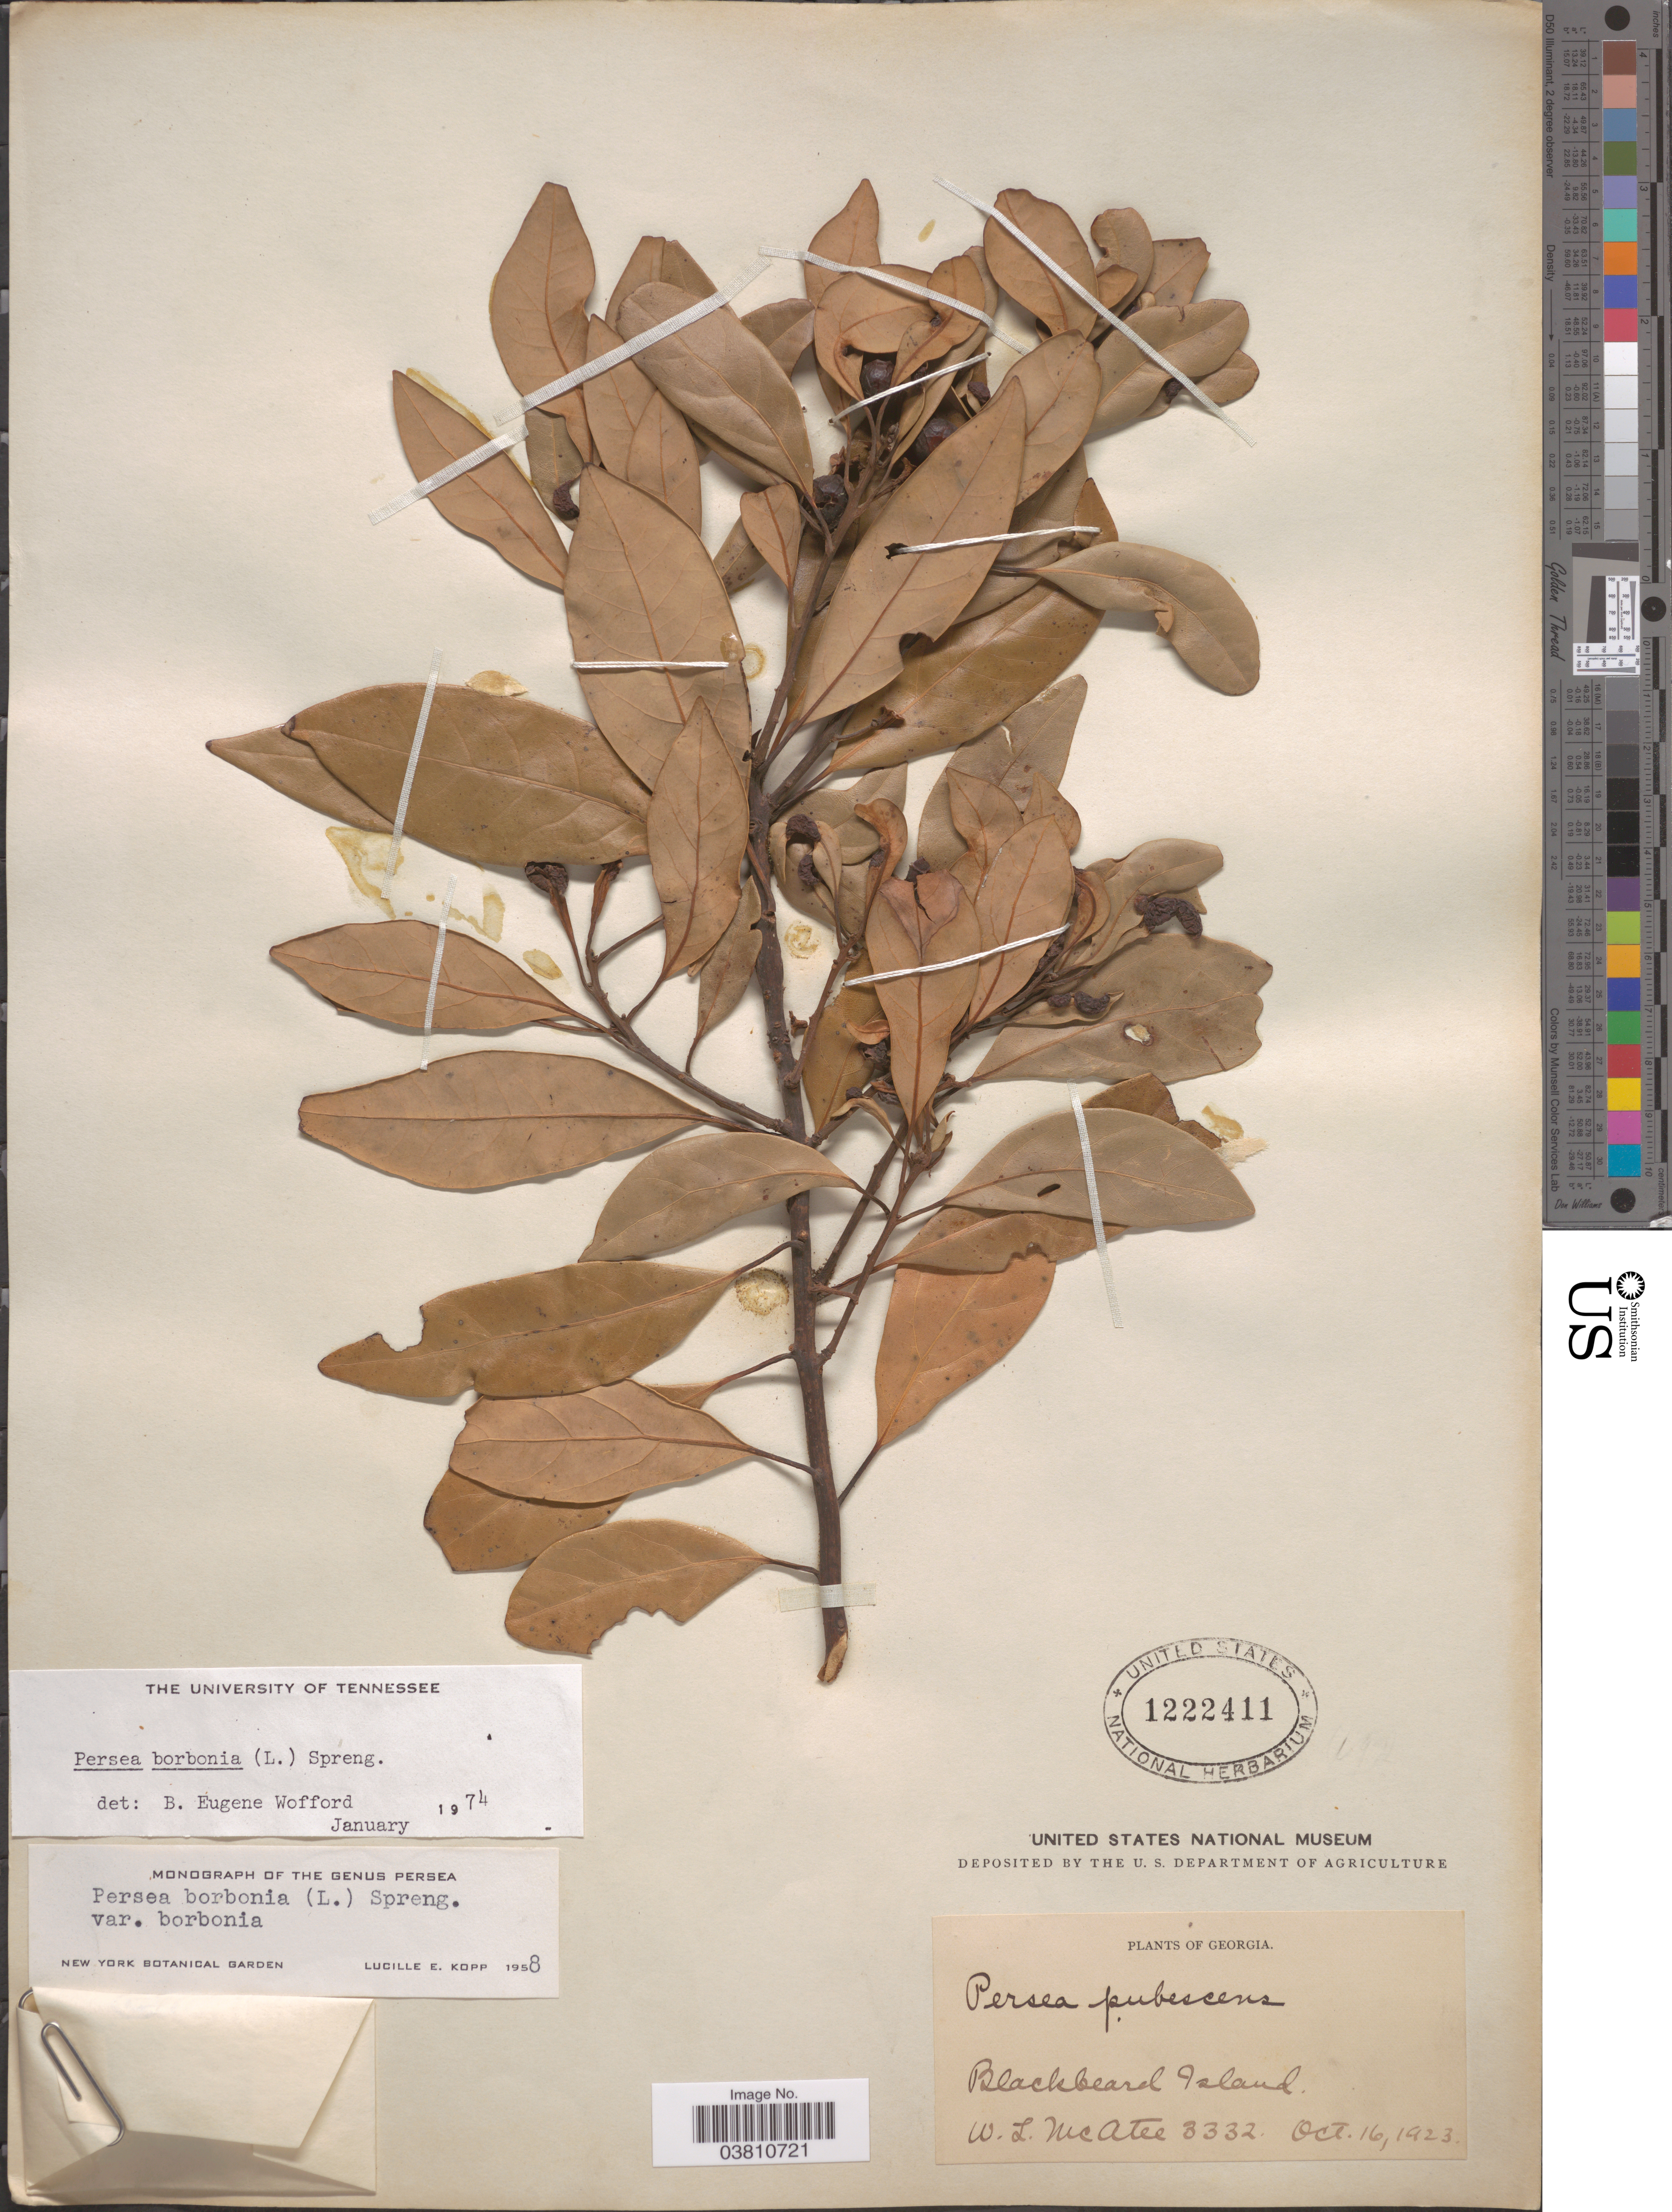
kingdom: Plantae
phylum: Tracheophyta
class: Magnoliopsida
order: Laurales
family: Lauraceae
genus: Persea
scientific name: Persea borbonia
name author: (L.) Spreng.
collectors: W. McAtee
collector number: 3332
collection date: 1923-10-16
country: United States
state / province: Georgia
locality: Blackbeard Island.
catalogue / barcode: US 1222411